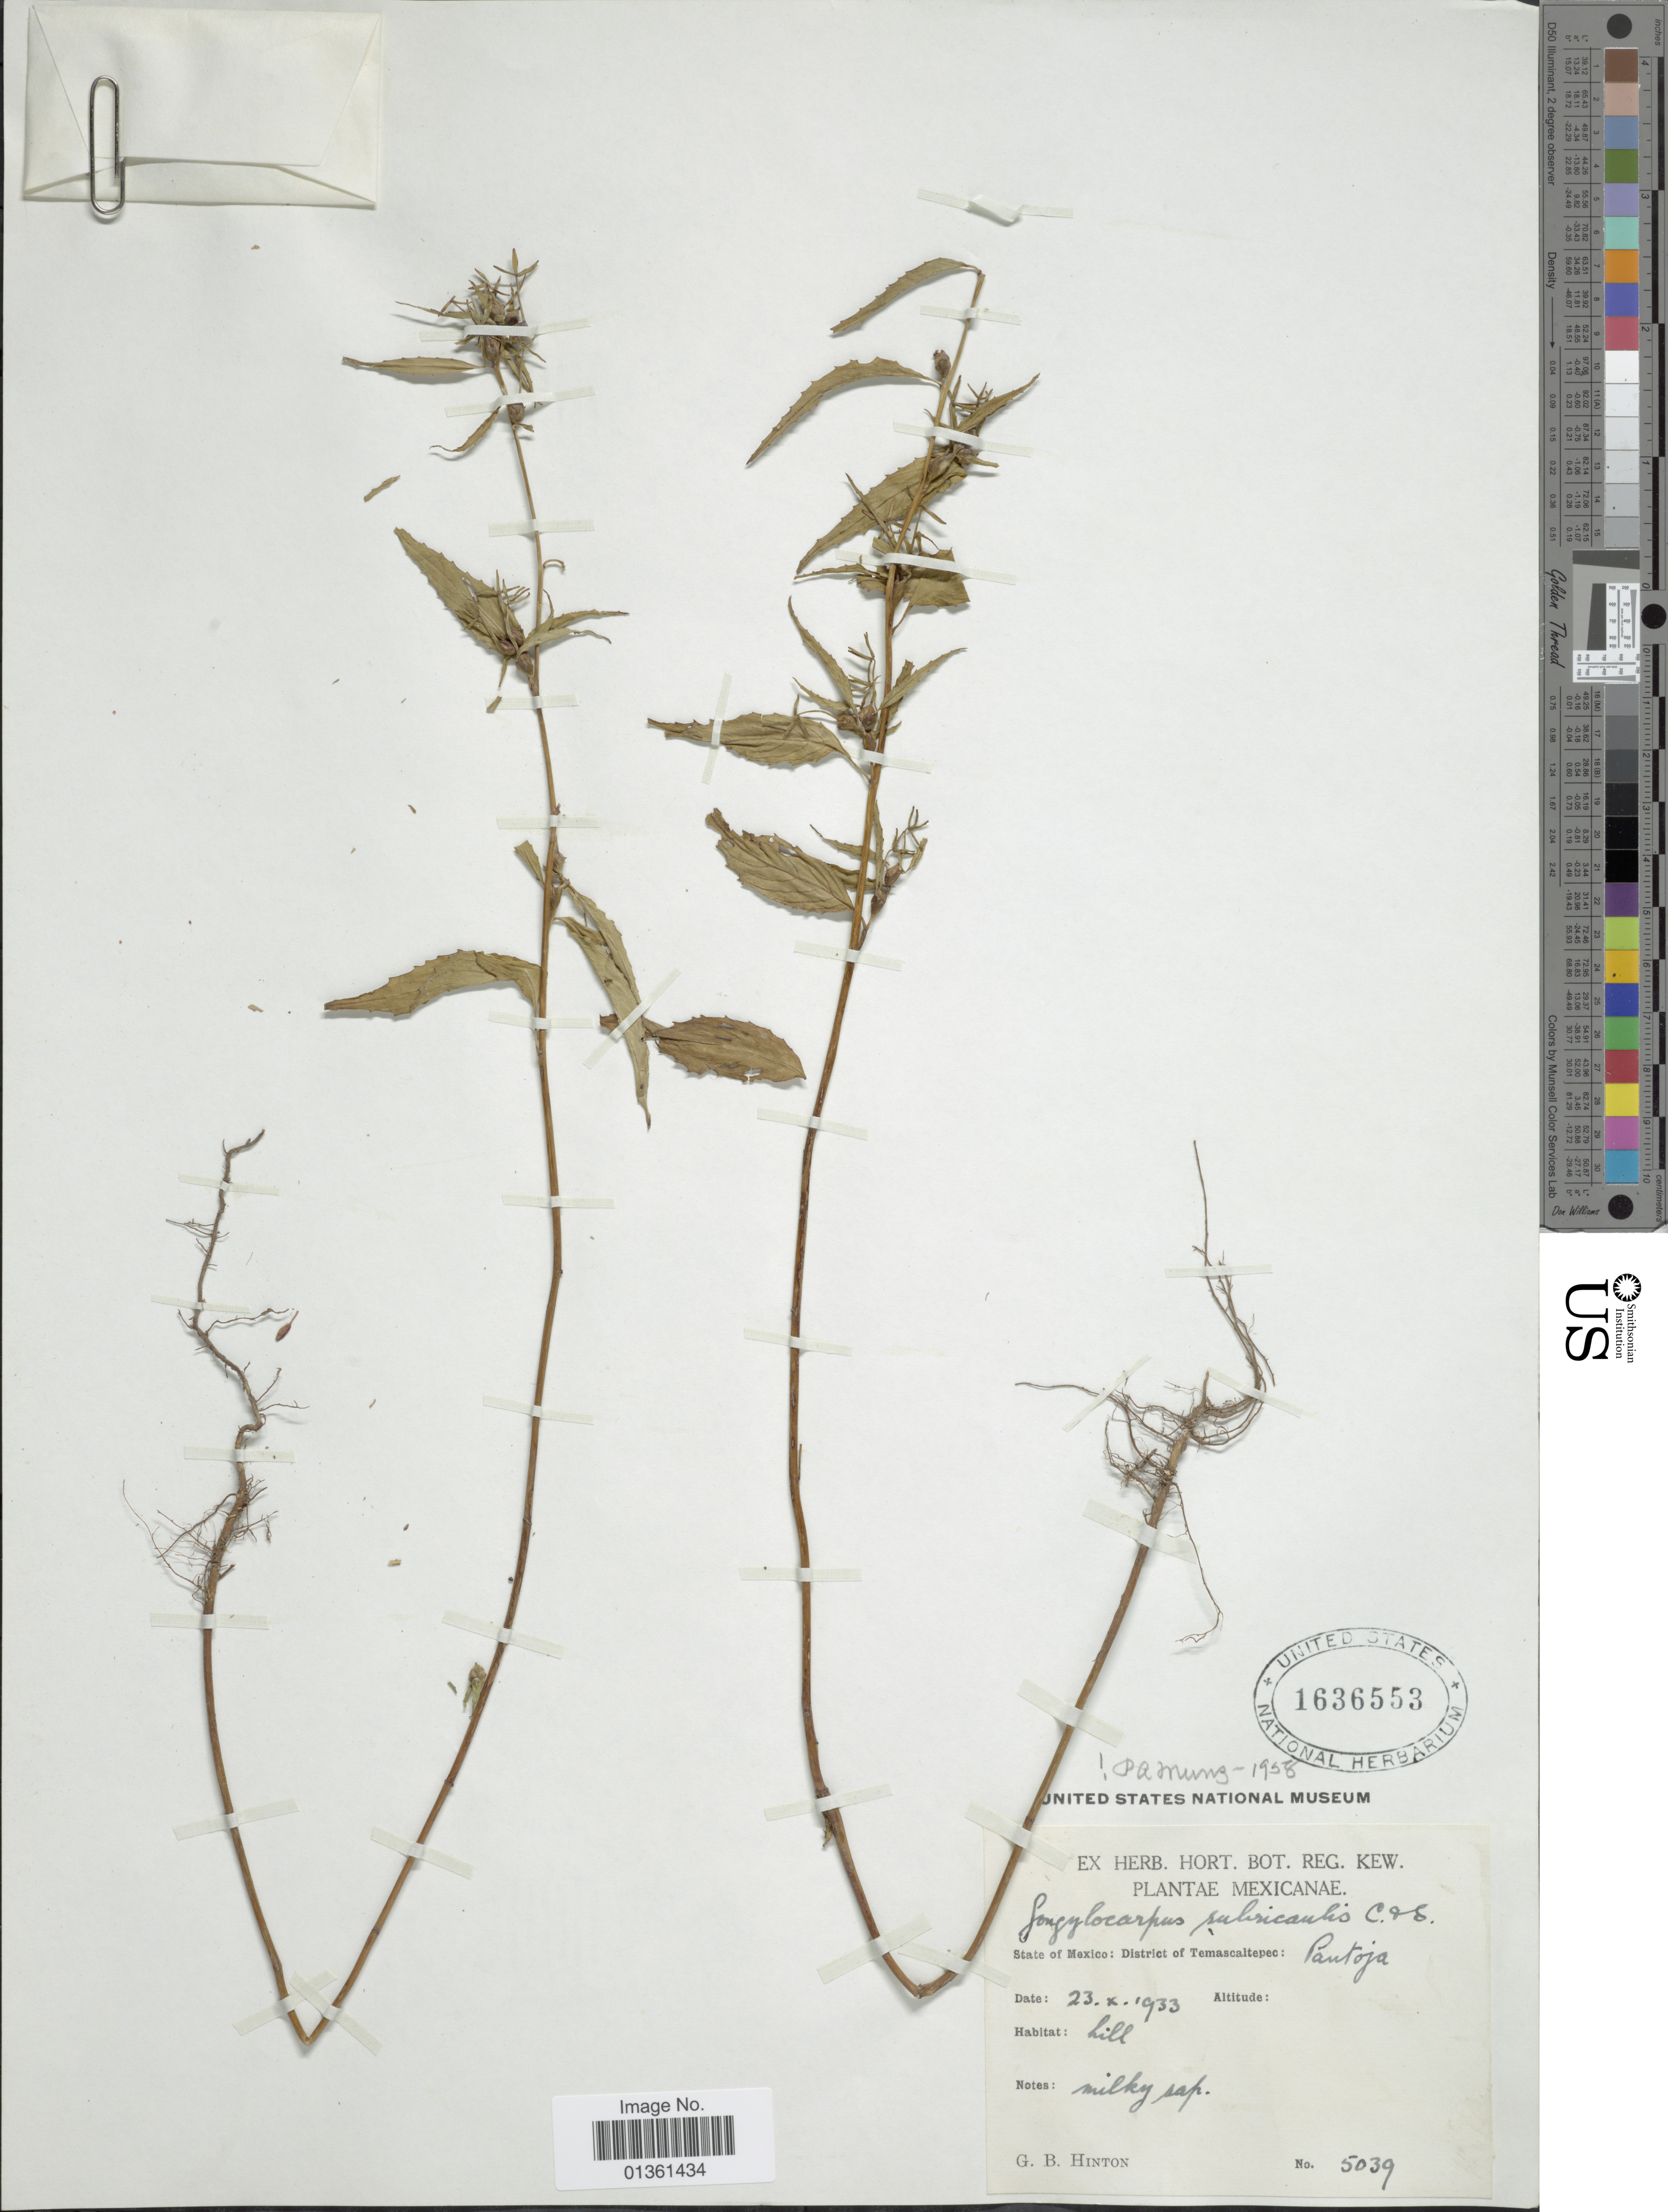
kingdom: Plantae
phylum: Tracheophyta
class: Magnoliopsida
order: Myrtales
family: Onagraceae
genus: Gongylocarpus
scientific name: Gongylocarpus rubricaulis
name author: Schltdl. & Cham.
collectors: G. B. Hinton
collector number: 5039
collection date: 1933-10-23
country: Mexico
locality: District of Temascaltepec: Pantoja.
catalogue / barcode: US 1636553